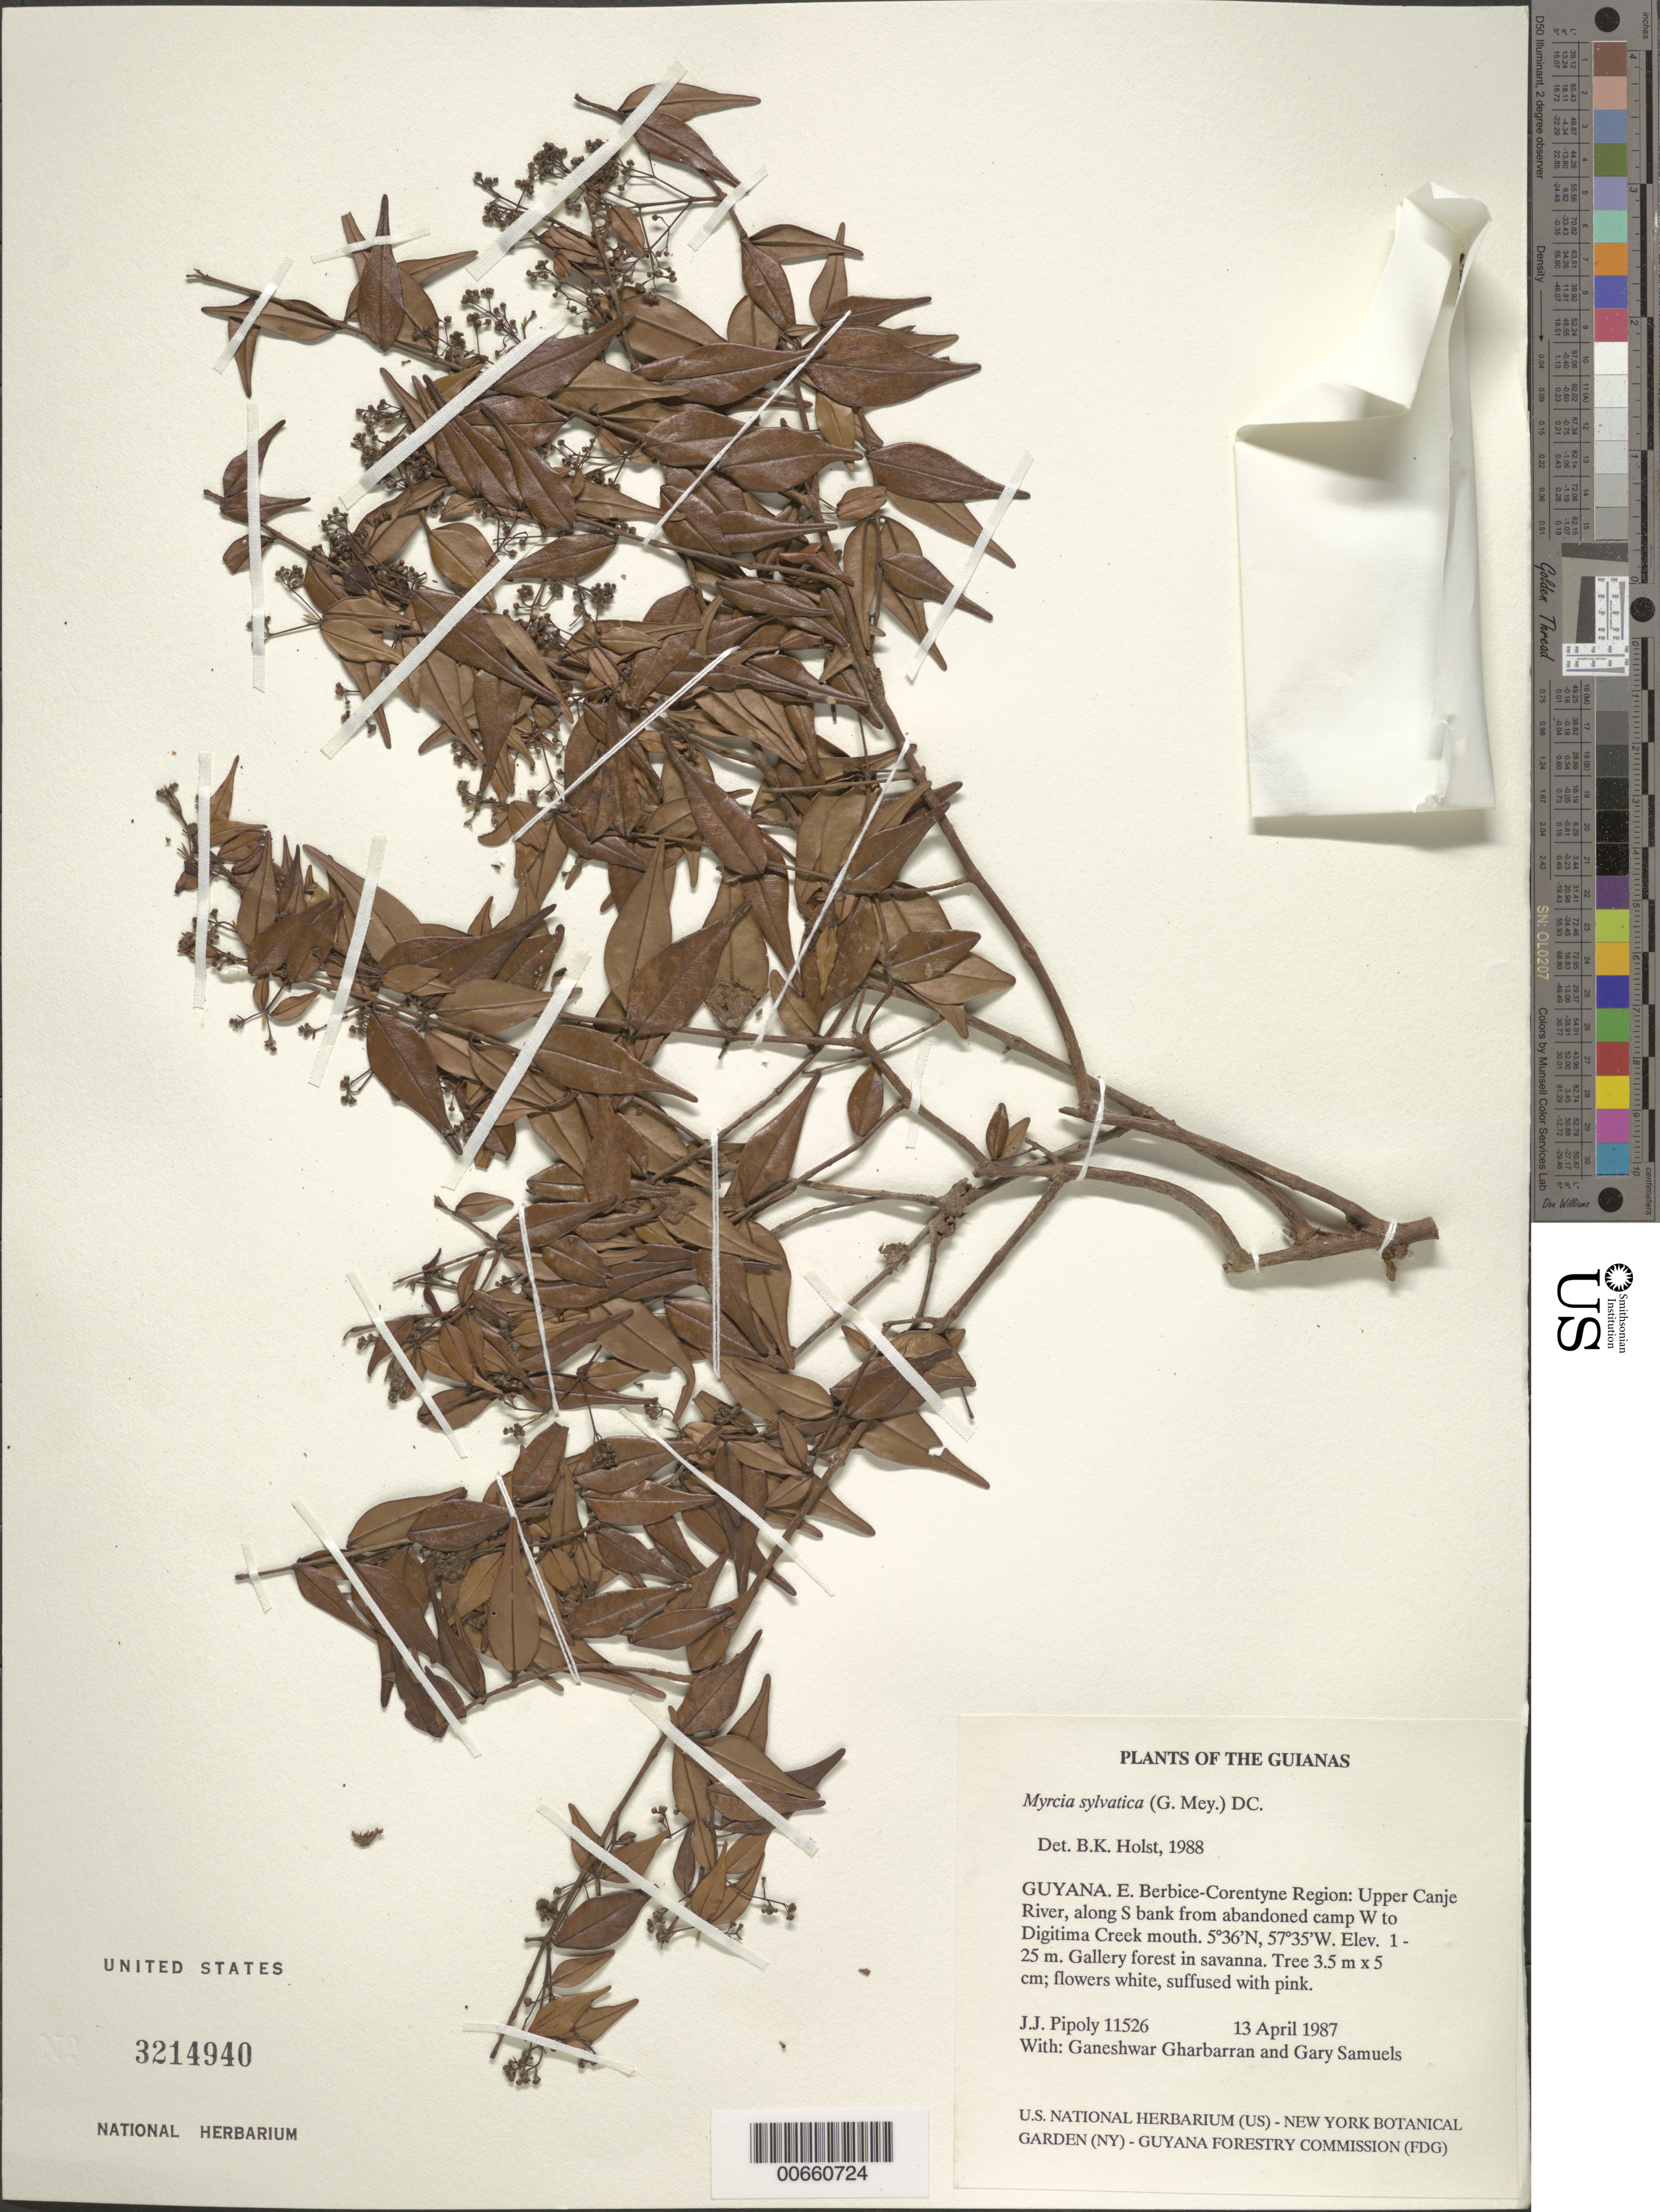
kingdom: Plantae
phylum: Tracheophyta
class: Magnoliopsida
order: Myrtales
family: Myrtaceae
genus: Myrcia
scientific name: Myrcia sylvatica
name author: (G. Mey.) DC.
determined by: Holst, Bruce K.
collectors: J. J. Pipoly, G. Gharbarran & G. Samuels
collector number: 11526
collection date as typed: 13 April 1987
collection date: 1987-04-13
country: Guyana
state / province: E. Berbice-Corentyne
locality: Upper Canje River, S bank from abandoned Amerindian logging camp W to Digitima Cr. mouth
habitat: Gallery forest in savanna; Eperua and Parinari dominants, most plants covered with small, black, stinging ants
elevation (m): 1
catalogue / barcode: US 3214940